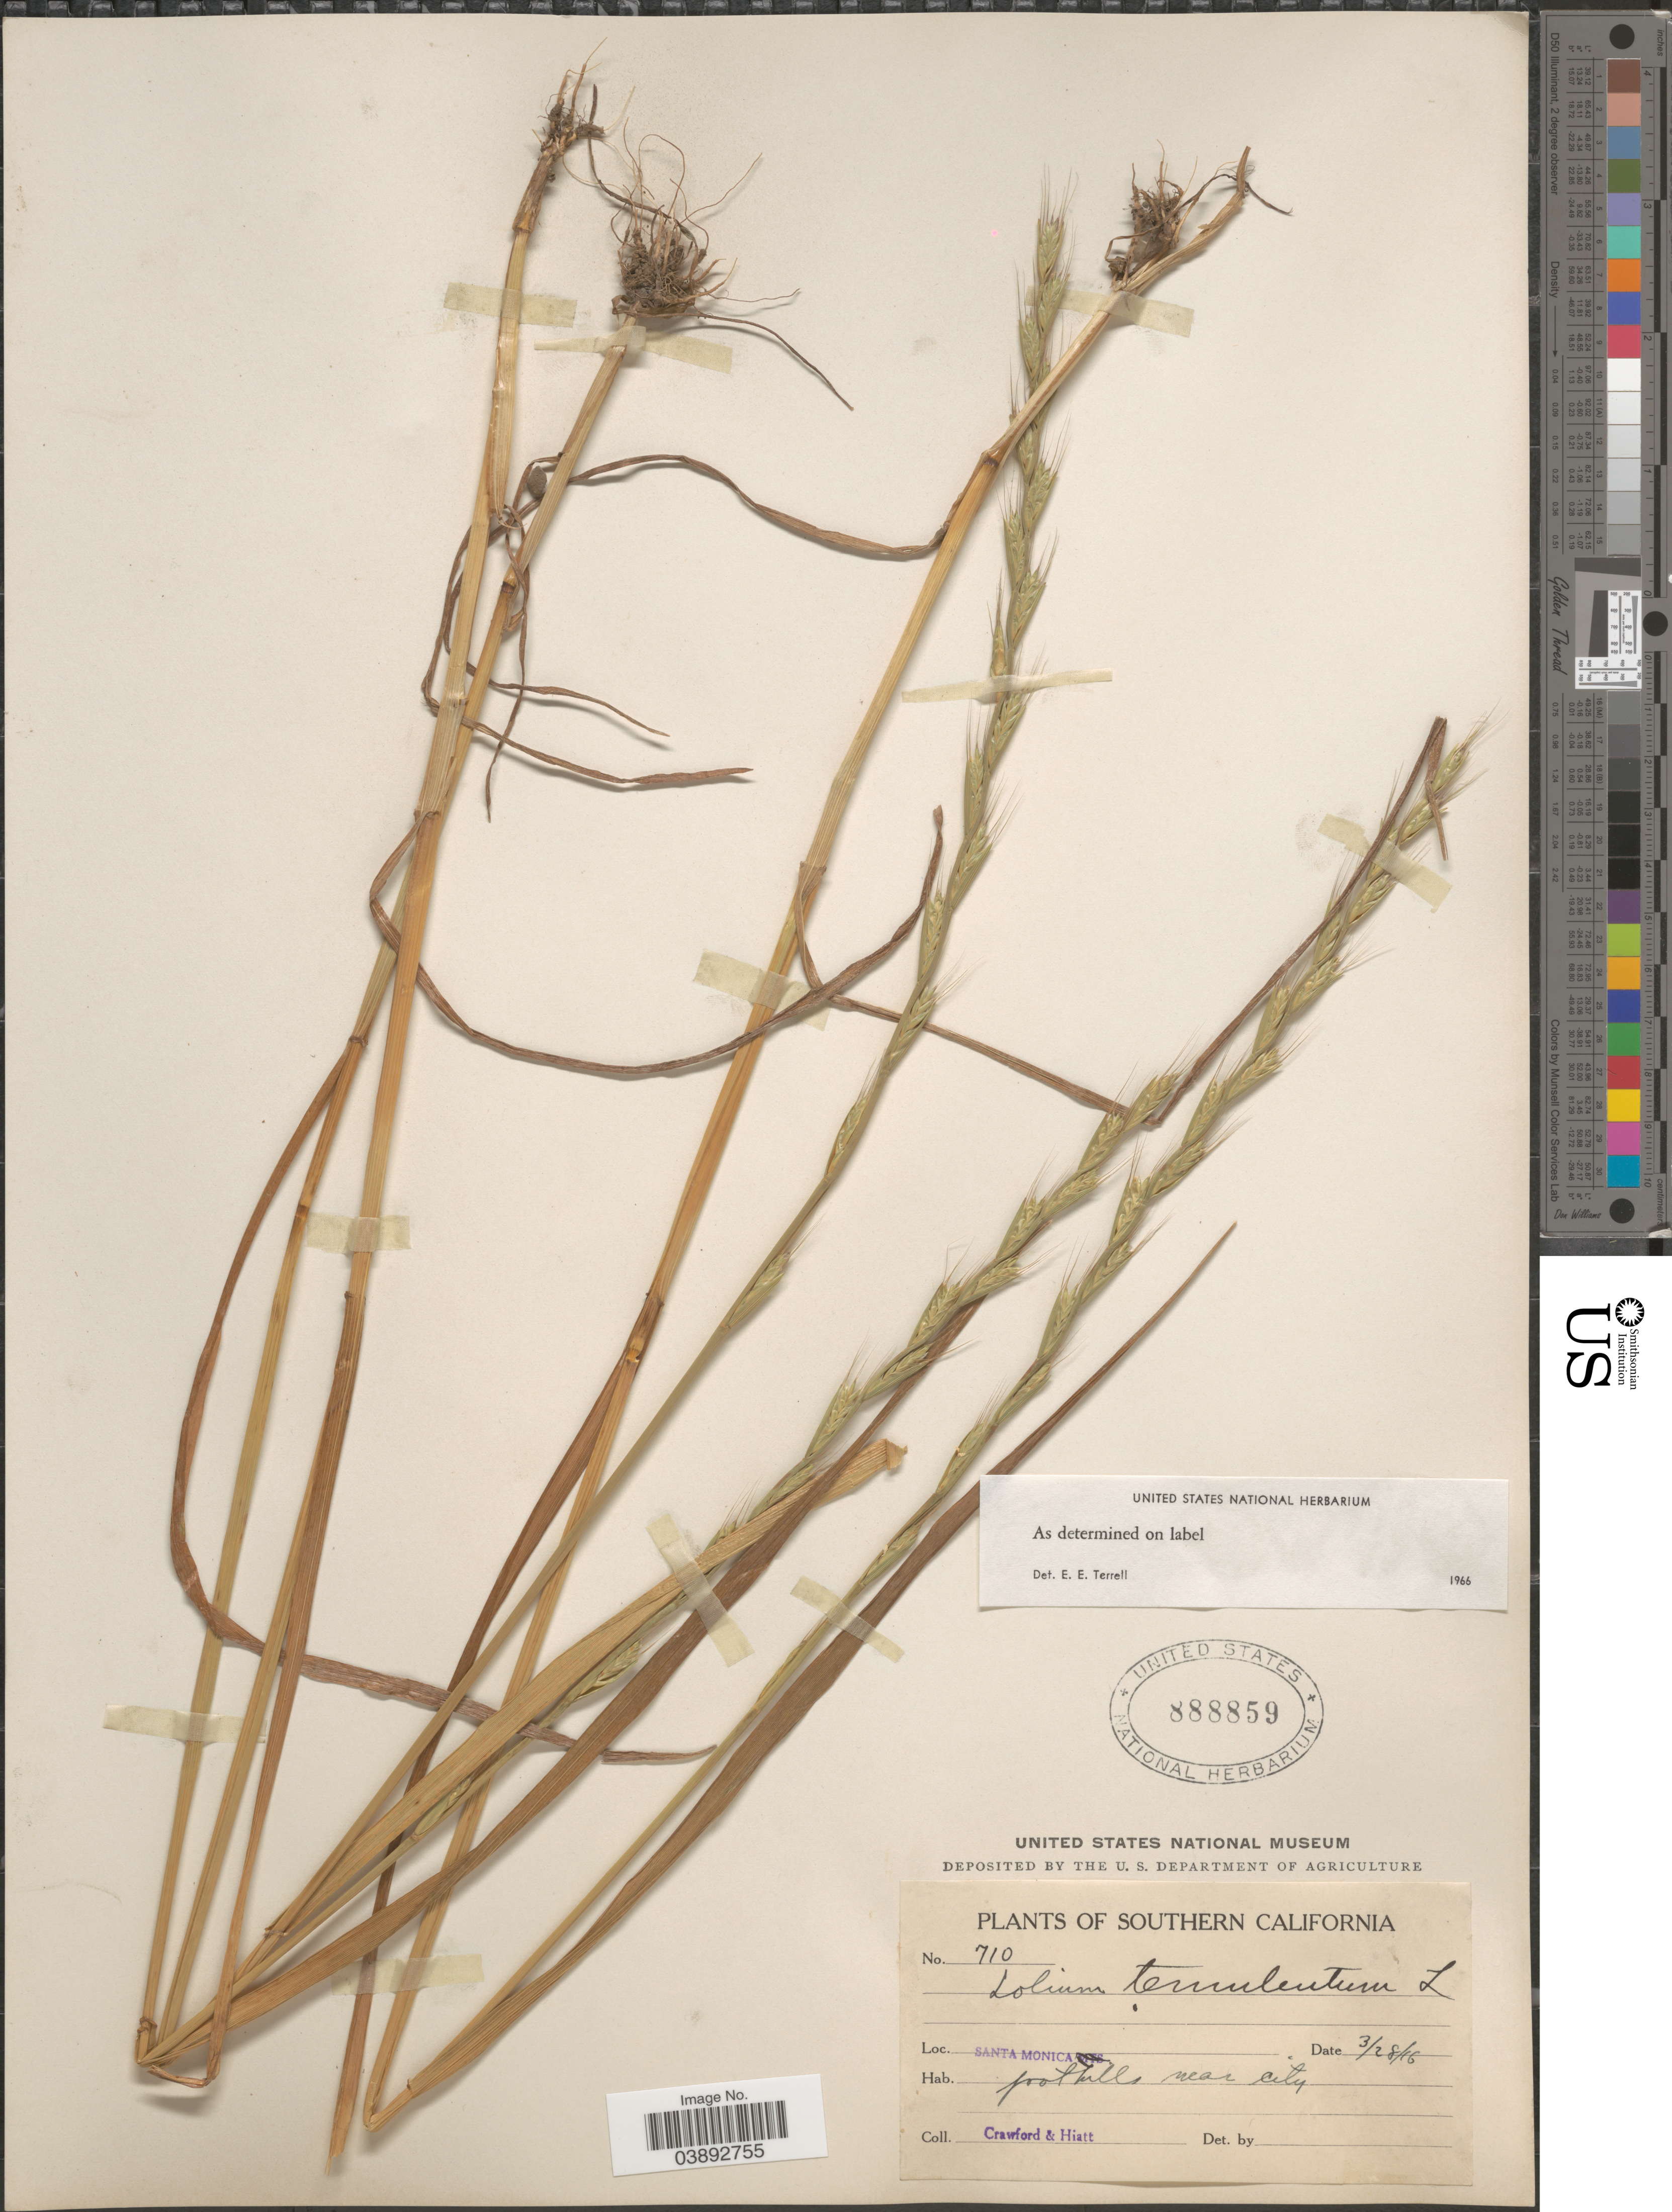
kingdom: Plantae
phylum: Tracheophyta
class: Liliopsida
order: Poales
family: Poaceae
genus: Lolium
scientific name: Lolium temulentum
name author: L.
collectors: Crawford & Hiatt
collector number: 710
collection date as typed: Transcribed d/m/y: 28/3/16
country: United States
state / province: California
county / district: Los Angeles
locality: Southern California. Santa Monica Mts. Foothills near city.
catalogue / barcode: US 888859